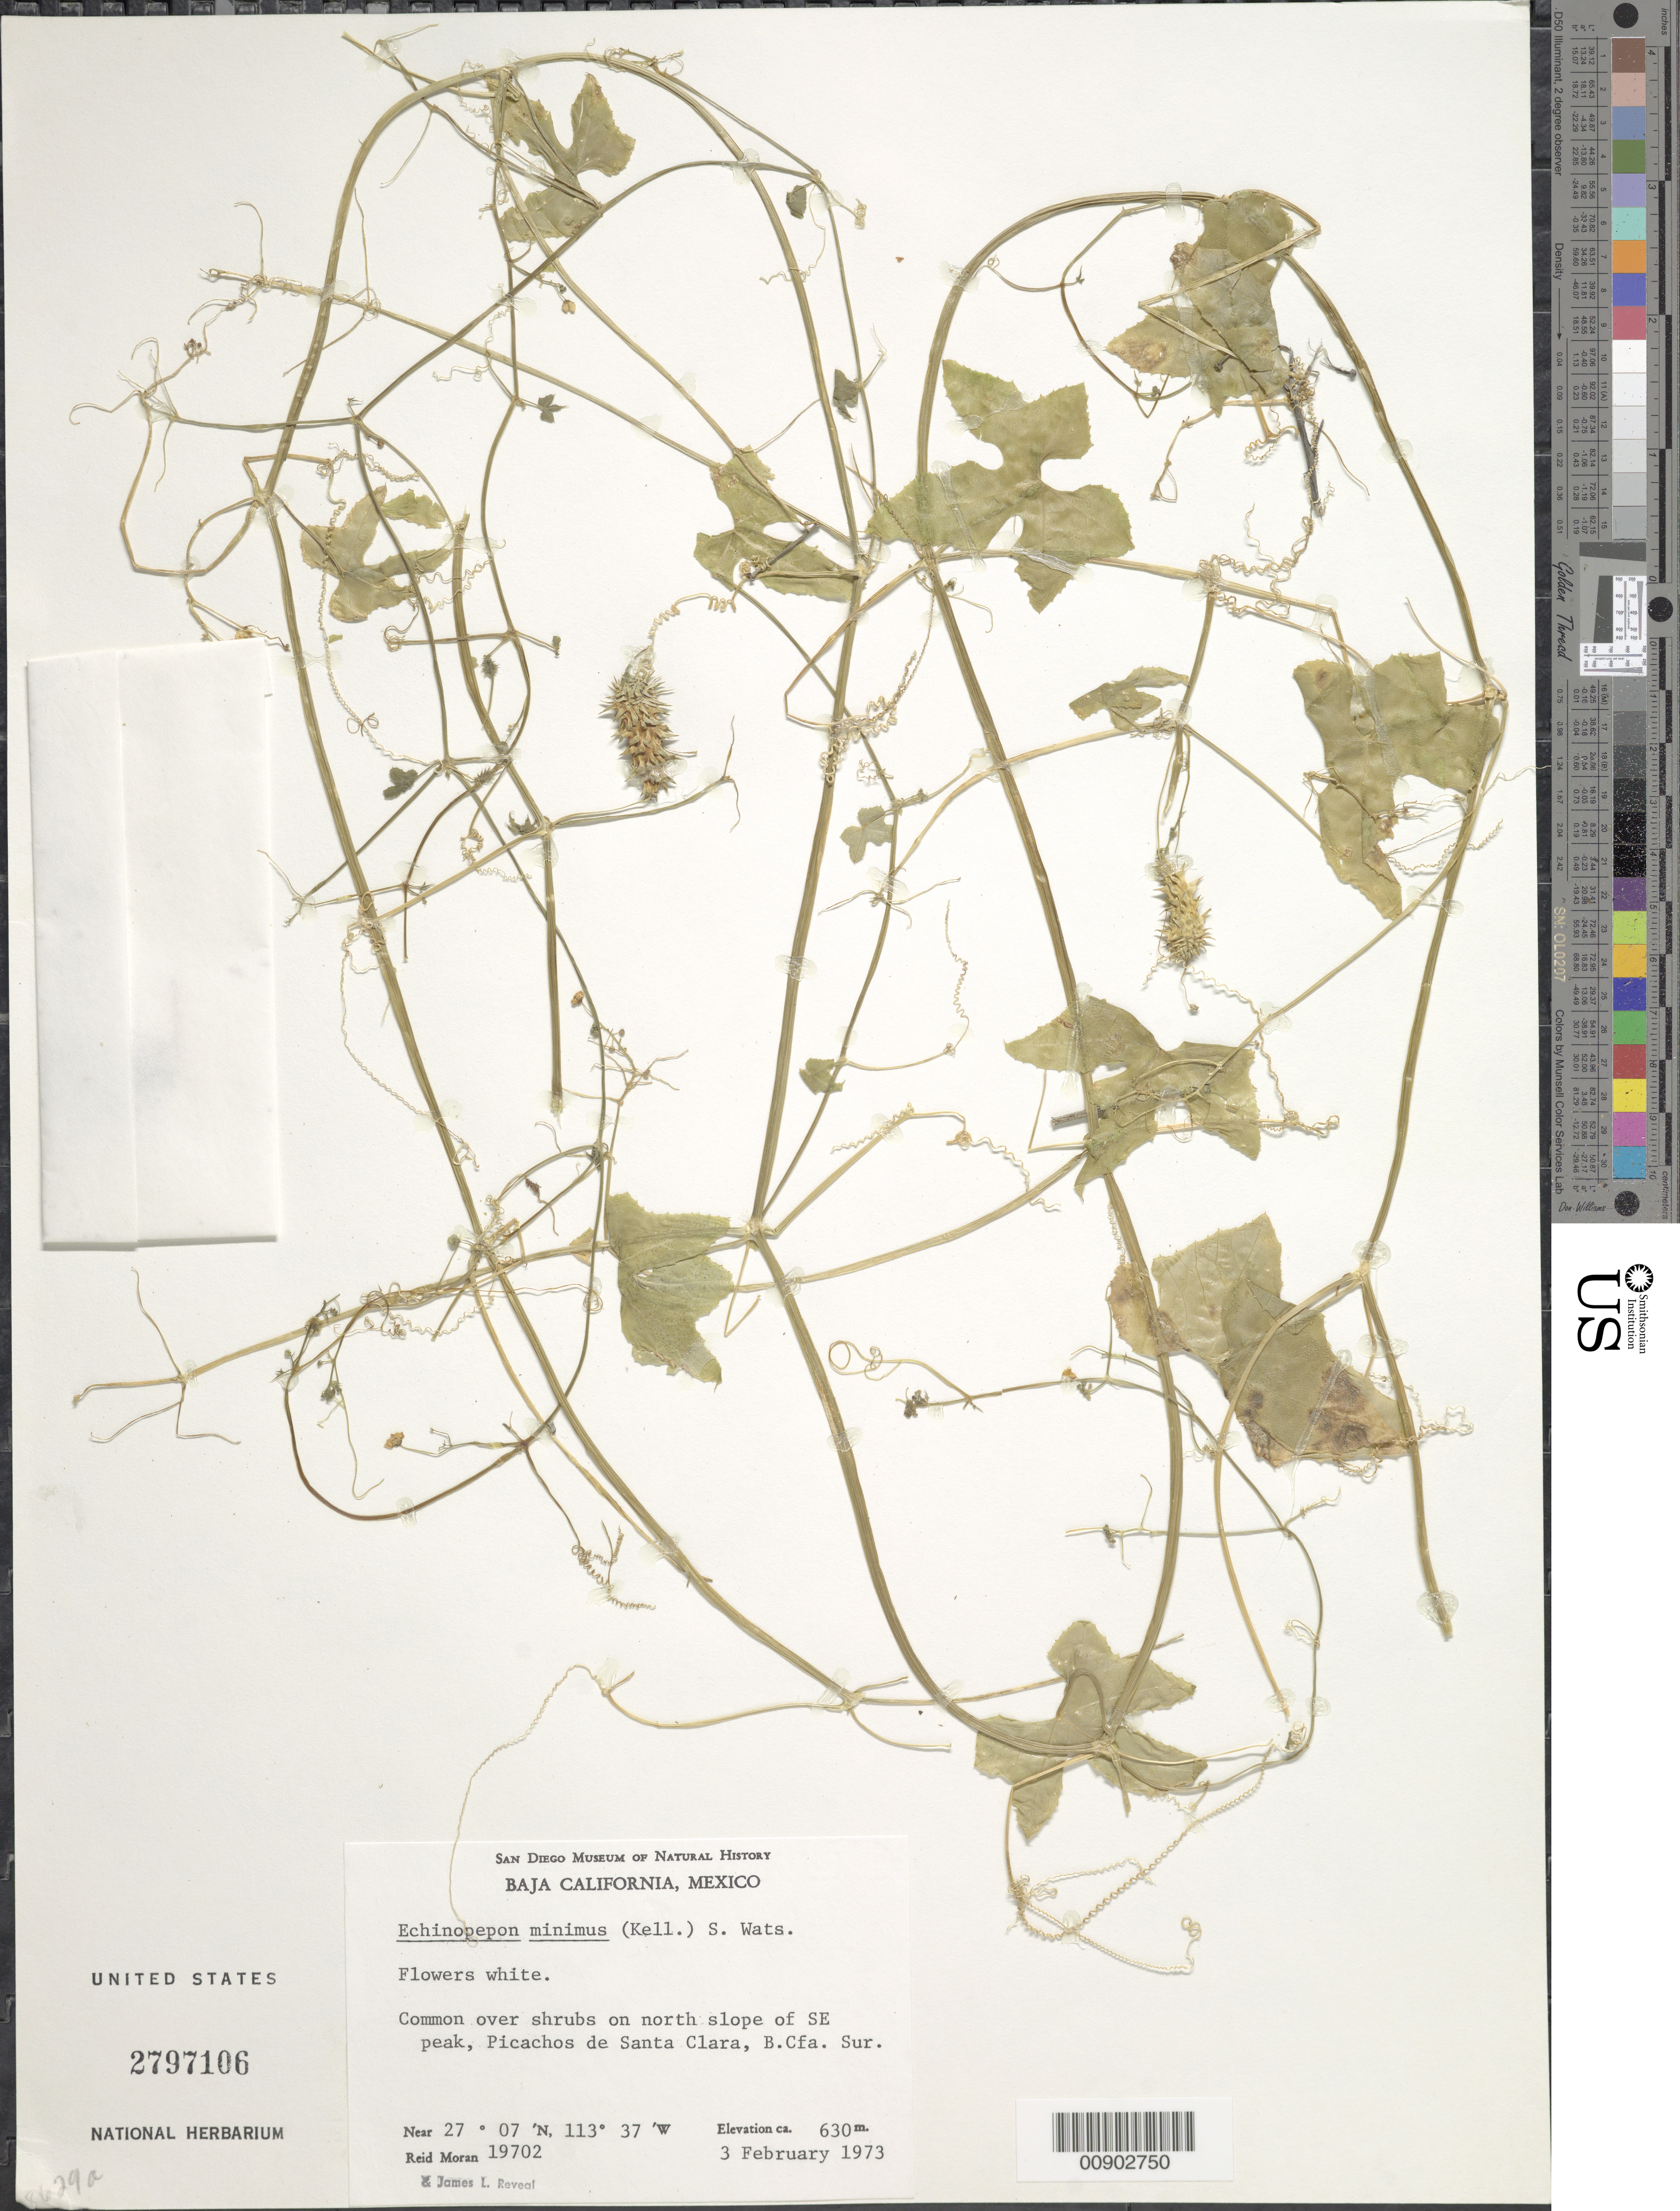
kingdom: Plantae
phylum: Tracheophyta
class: Magnoliopsida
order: Cucurbitales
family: Cucurbitaceae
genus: Echinopepon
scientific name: Echinopepon minimus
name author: (Kellogg) S. Watson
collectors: R. V. Moran & J. L. Reveal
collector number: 19702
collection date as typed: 03 Feb 1973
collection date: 1973-02-03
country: Mexico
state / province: Baja California Sur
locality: North slope of SE peak, Picachos de Santa Clara, Baja California Sur.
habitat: Common over shrubs.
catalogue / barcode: US 2797106